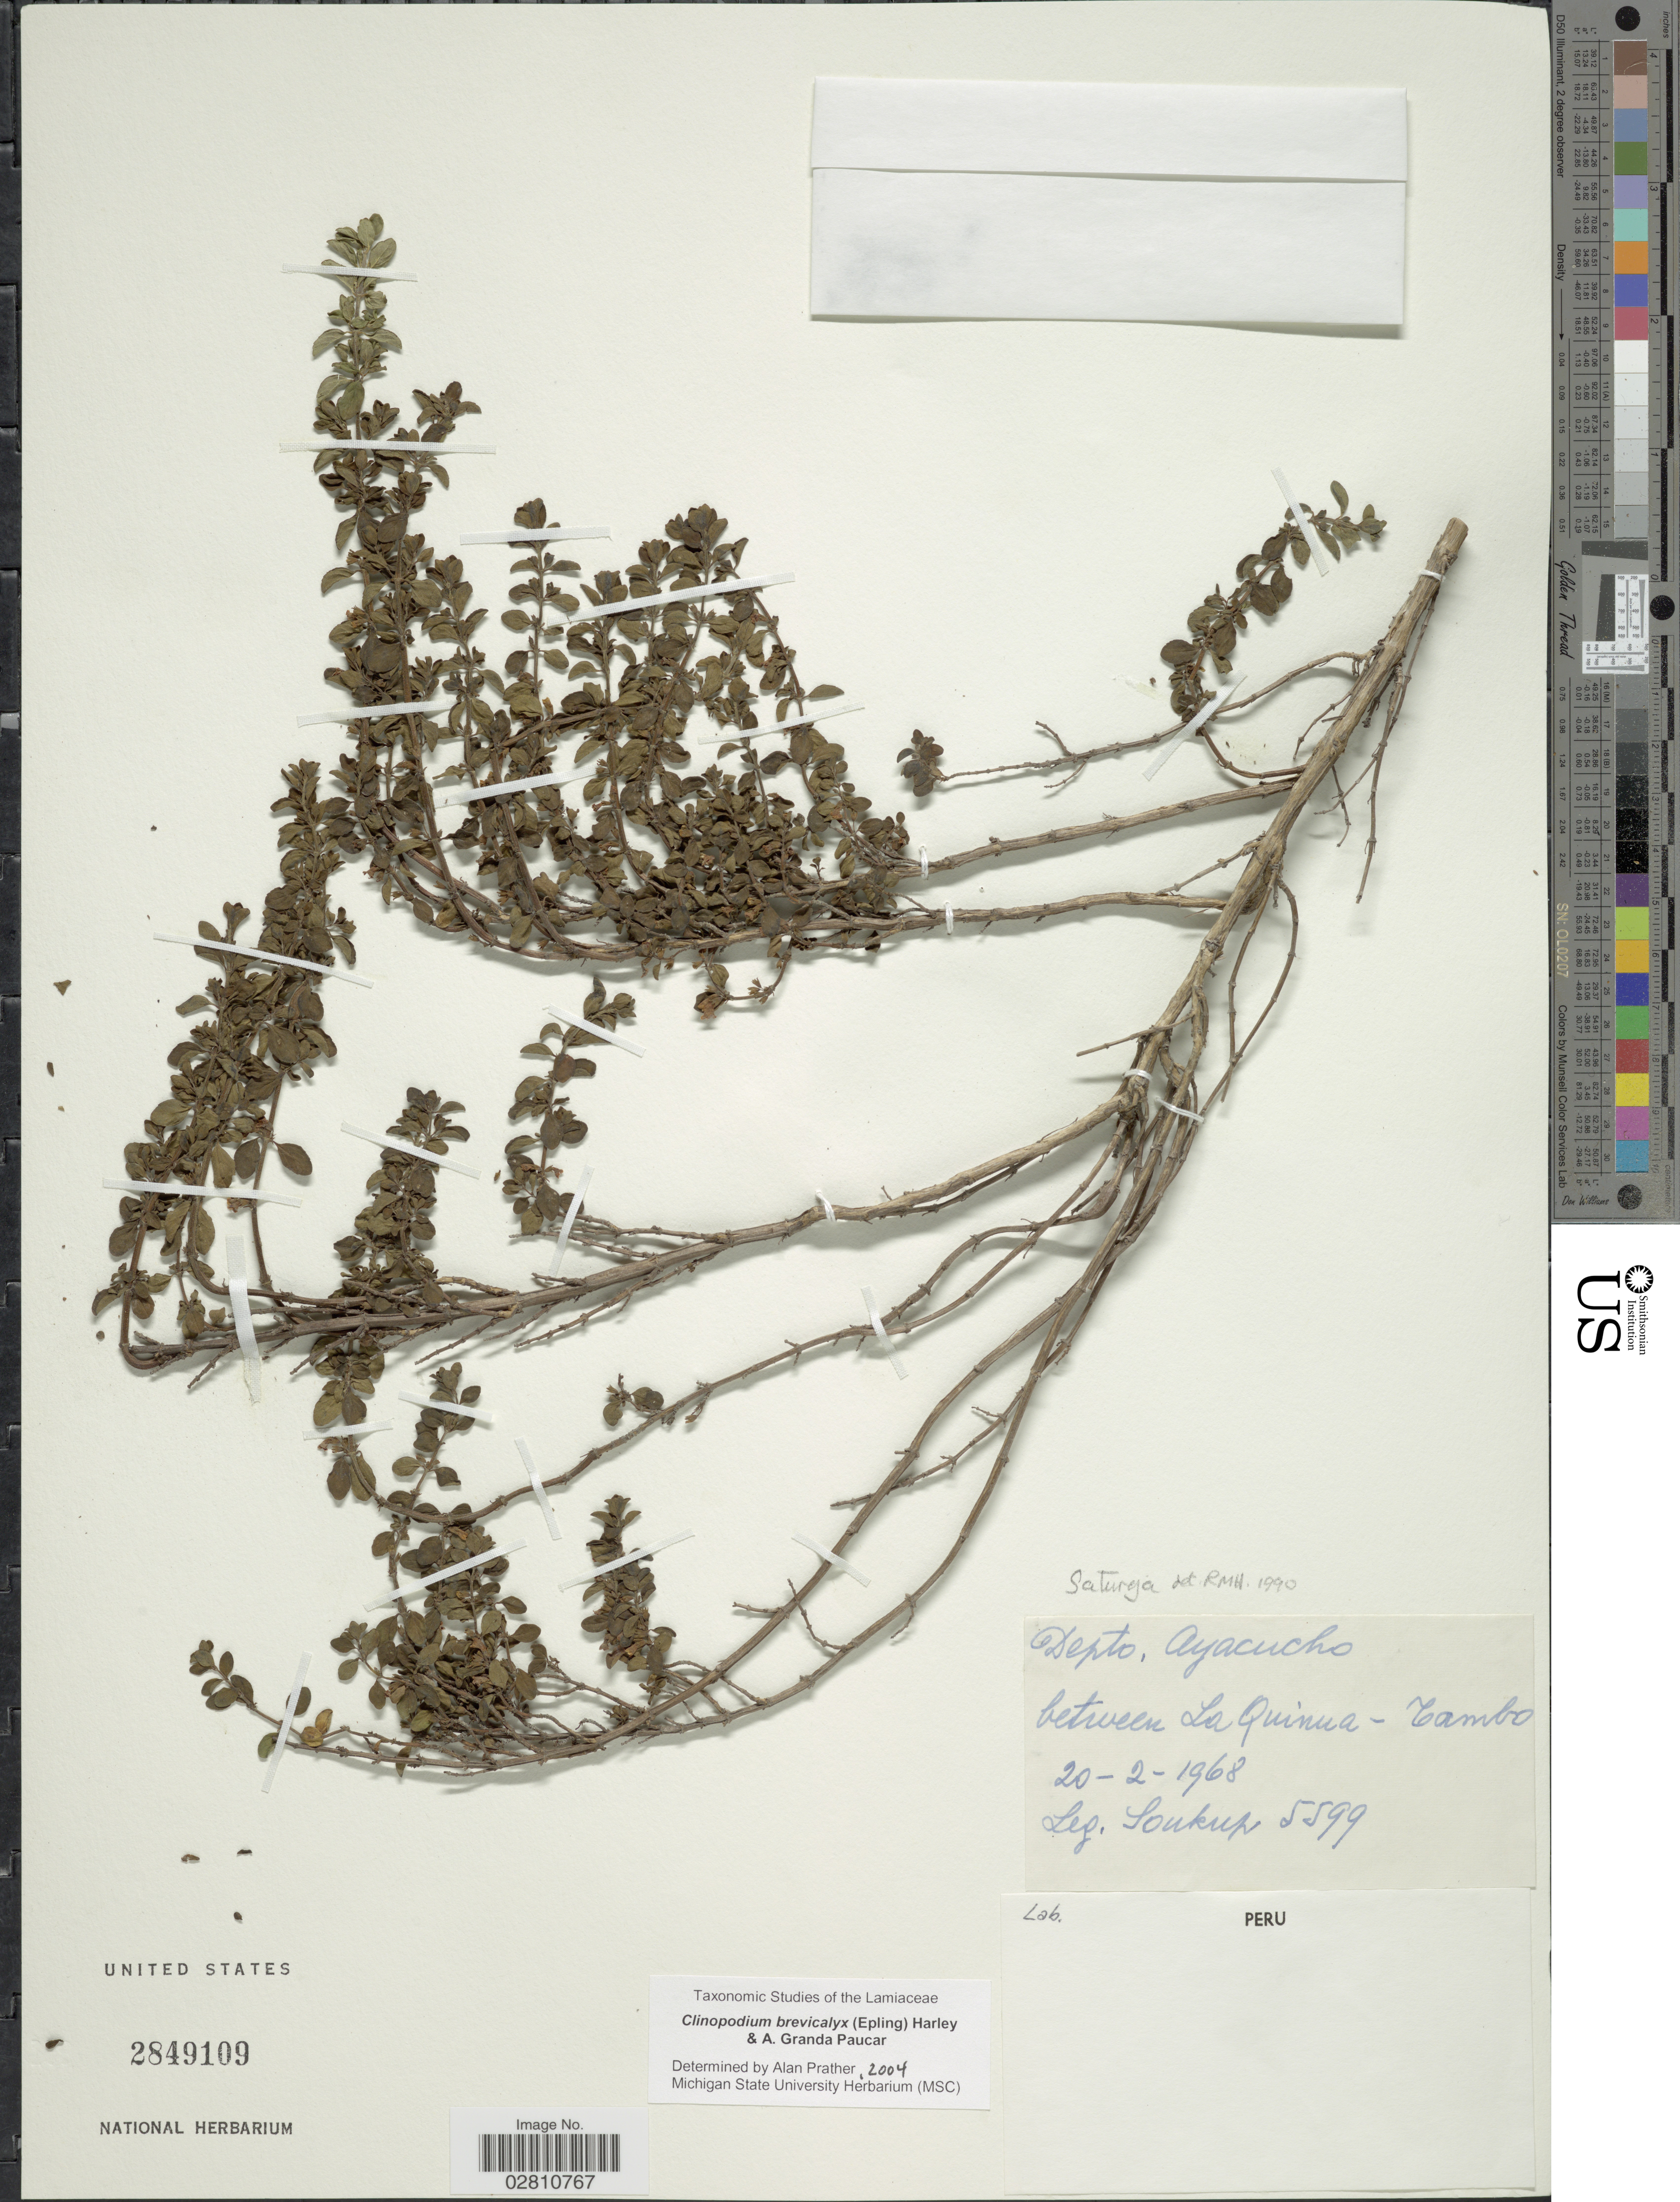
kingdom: Plantae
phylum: Tracheophyta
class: Magnoliopsida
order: Lamiales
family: Lamiaceae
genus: Clinopodium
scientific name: Clinopodium brevicalyx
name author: (Epling) Harley & A. Granda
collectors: J. Soukup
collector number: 5599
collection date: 1968-02-20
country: Peru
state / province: Ayacucho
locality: Depto. Ayacucho, between La Quinua - Tambo.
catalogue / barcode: US 2849109